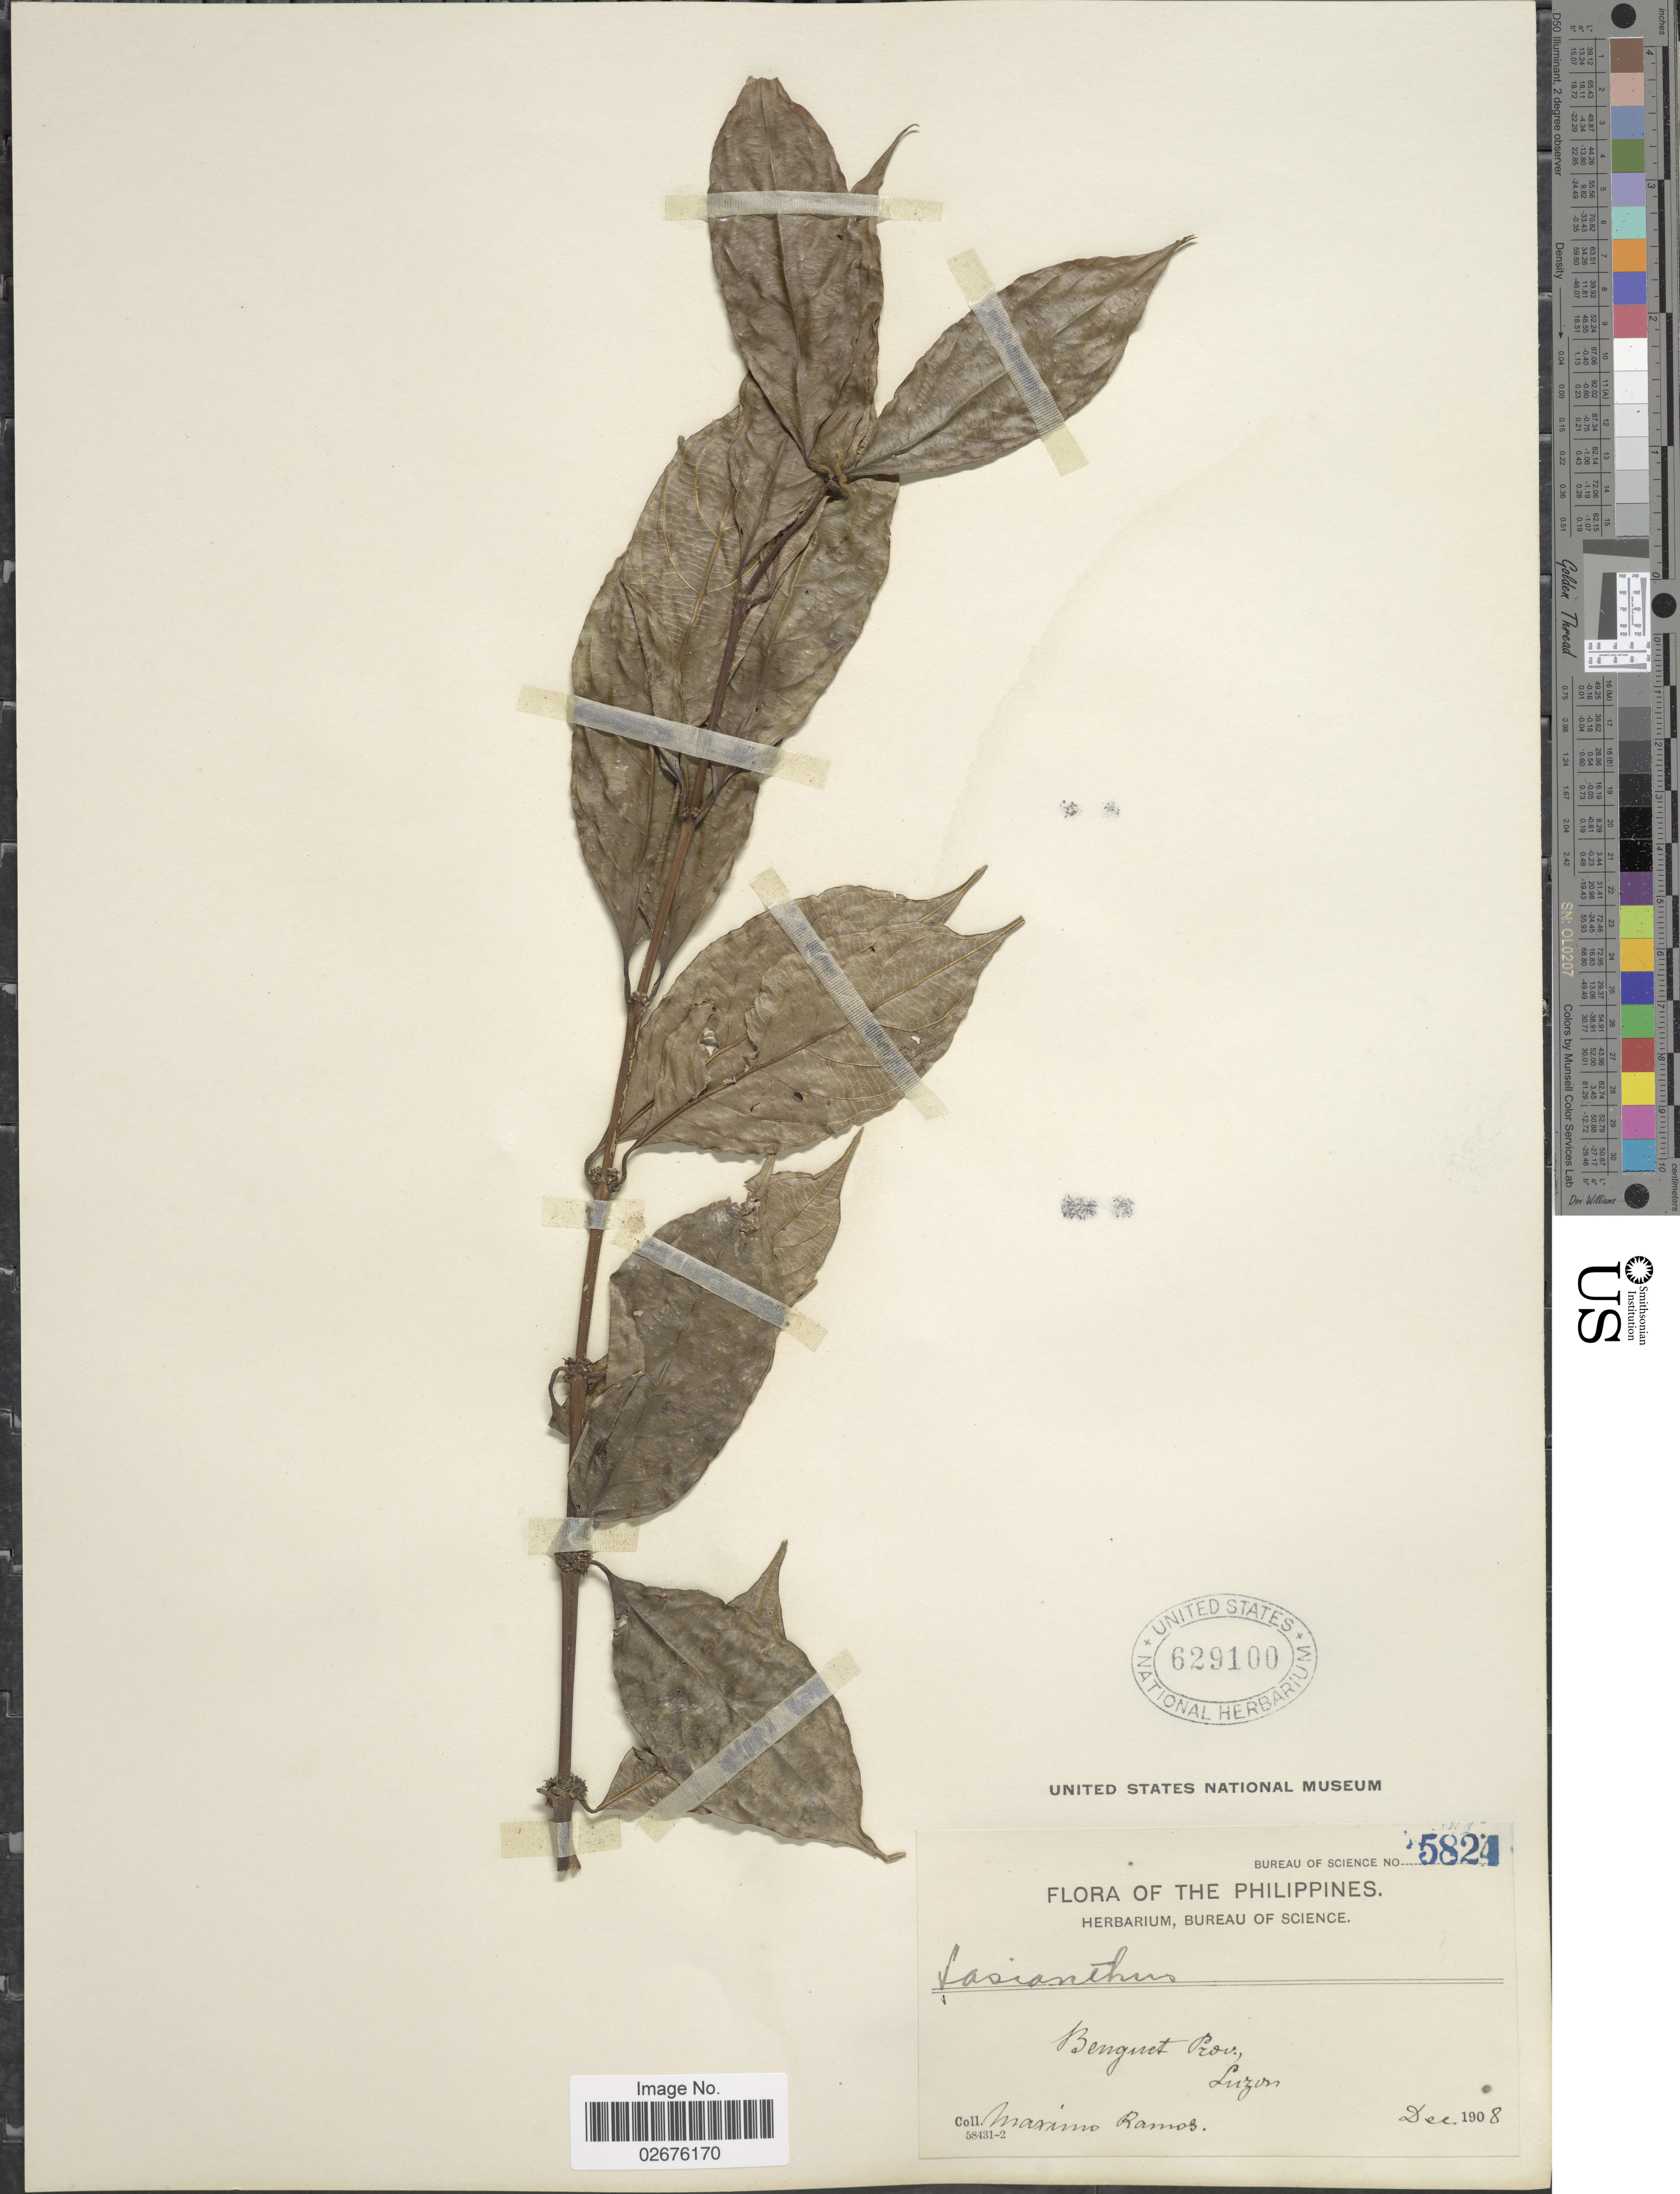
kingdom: Plantae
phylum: Tracheophyta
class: Magnoliopsida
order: Gentianales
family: Rubiaceae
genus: Lasianthus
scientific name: Lasianthus fordii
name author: Hance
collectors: M. Ramos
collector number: Bureau of Science 5824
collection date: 1908-12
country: Philippines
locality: Benguet Prov., Luzon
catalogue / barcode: US 629100